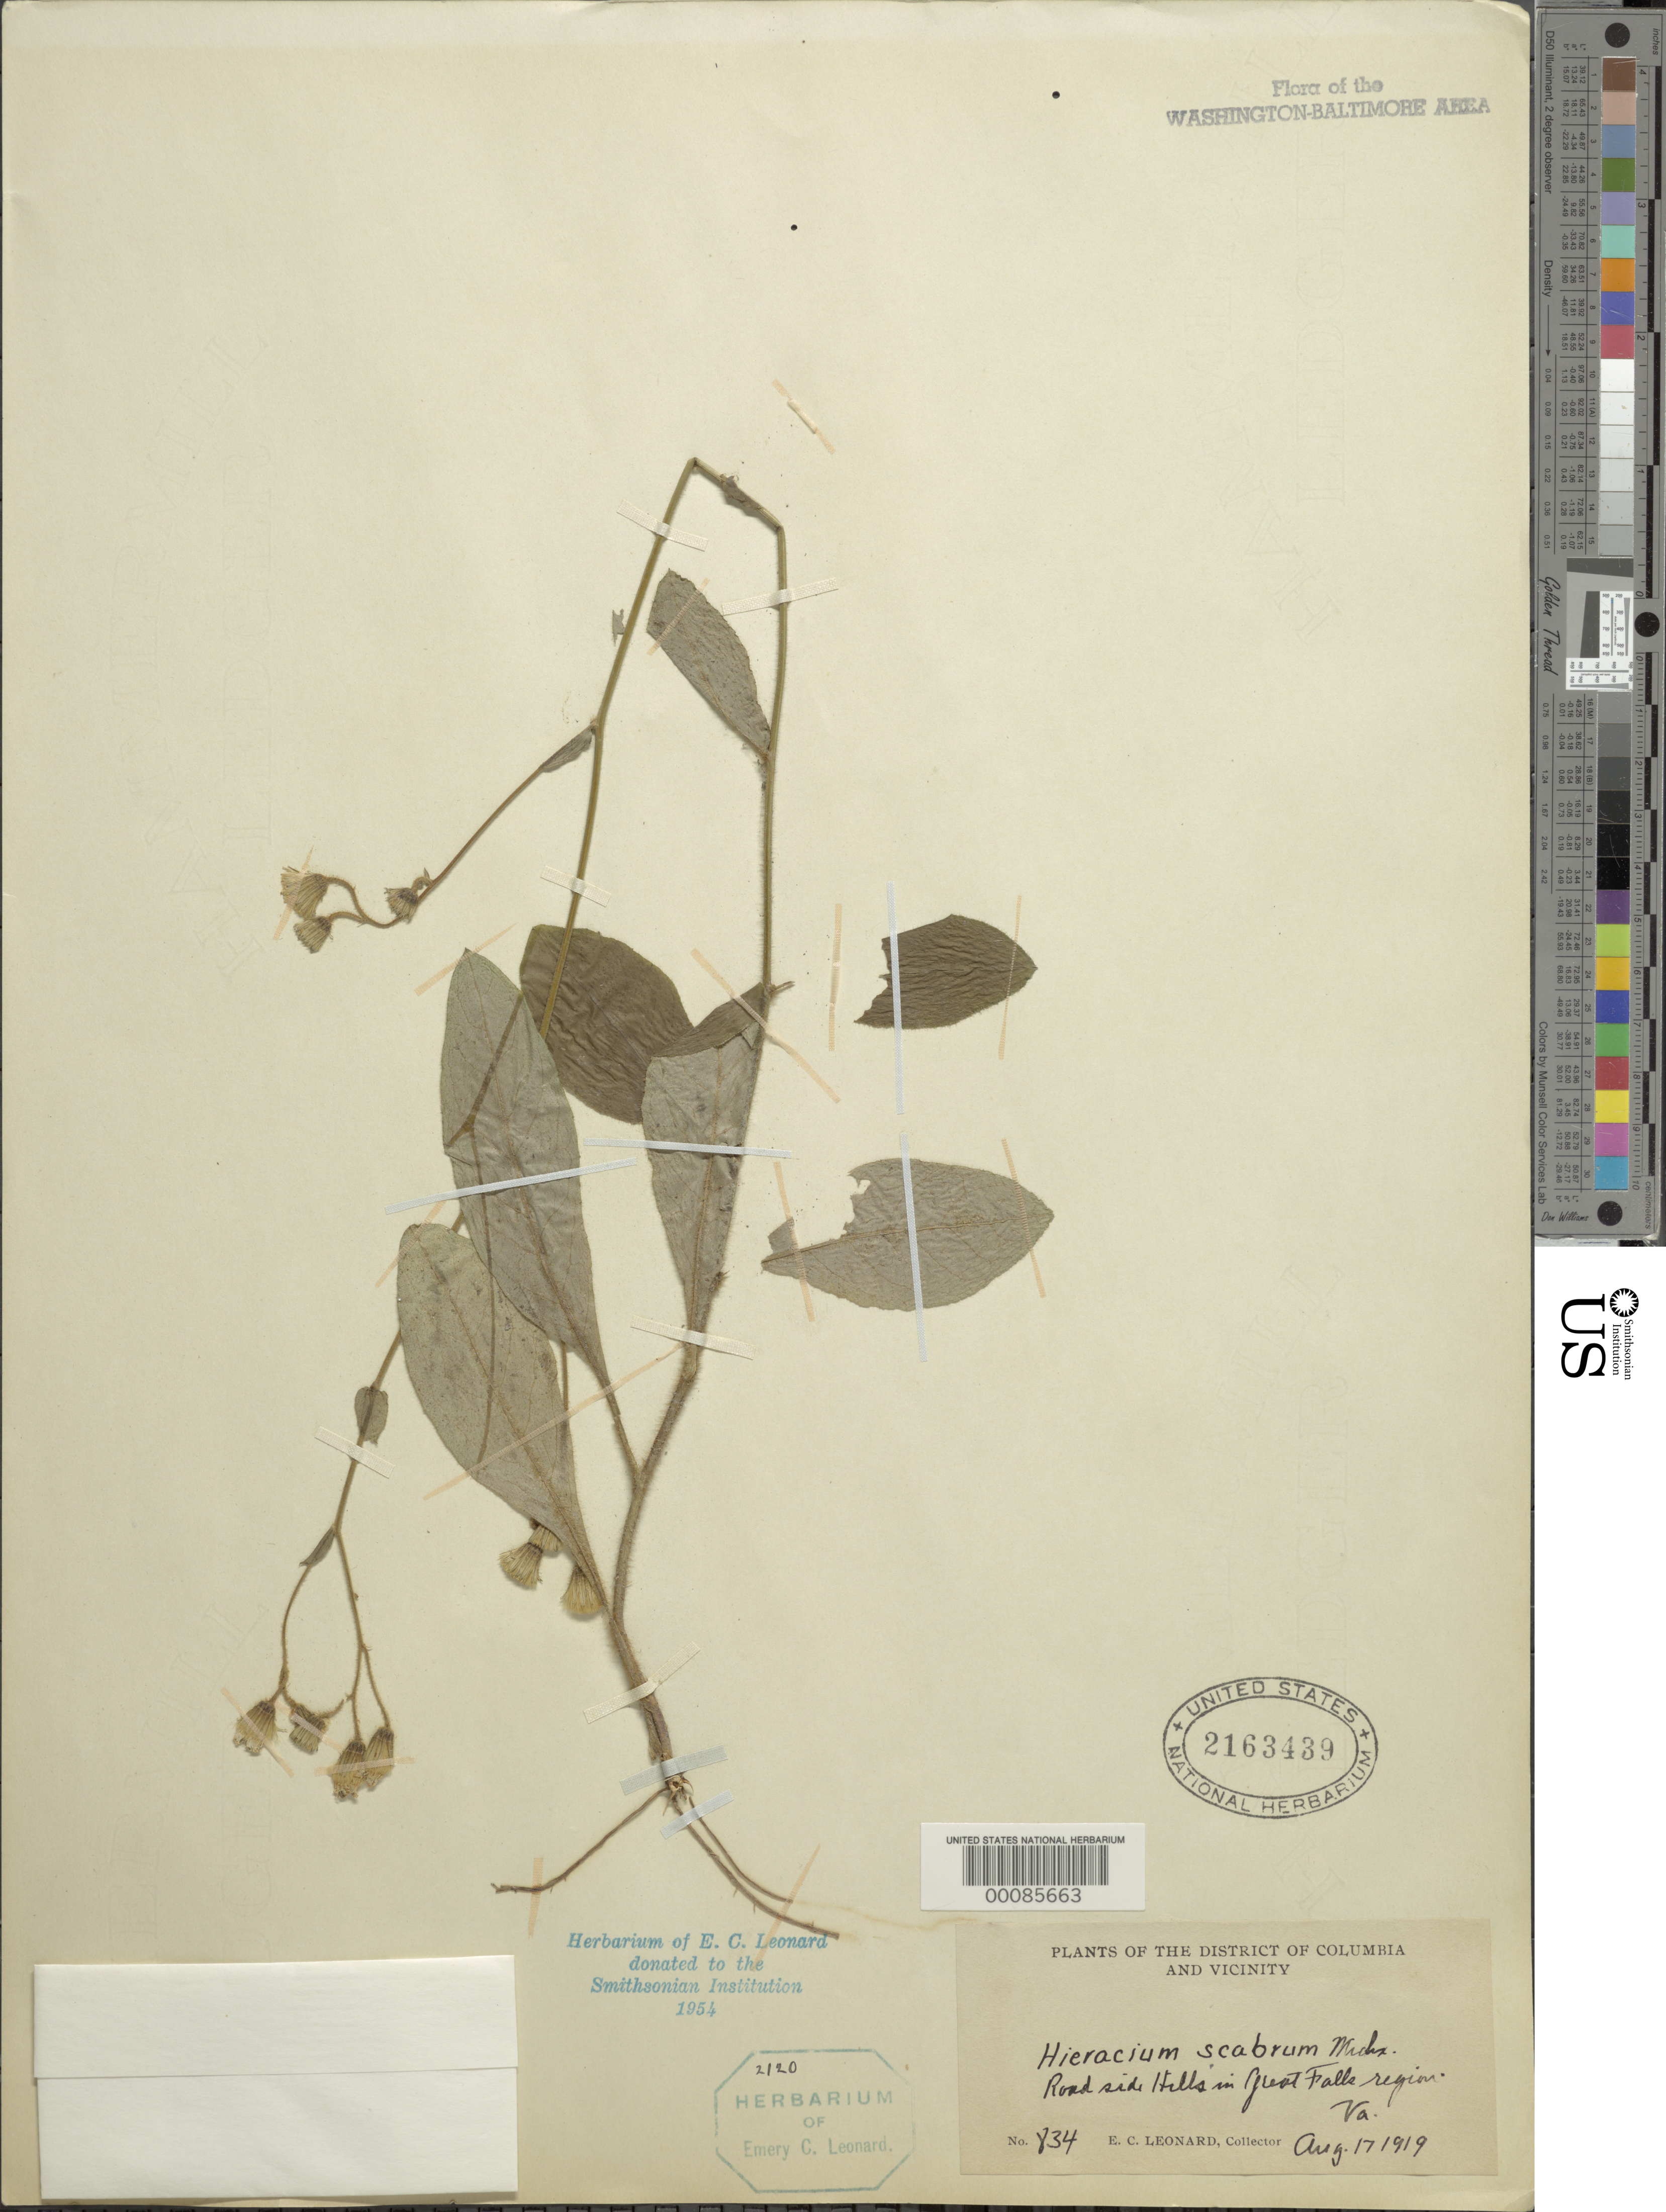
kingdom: Plantae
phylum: Tracheophyta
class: Magnoliopsida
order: Asterales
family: Asteraceae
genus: Pilosella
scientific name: Pilosella verruculata subsp. verruculata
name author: (Link) Soják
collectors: E. C. Leonard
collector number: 834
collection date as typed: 17 Aug 1919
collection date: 1919-08-17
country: United States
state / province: Virginia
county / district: Fairfax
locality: Great Falls Region C. & O. Canal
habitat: Roadside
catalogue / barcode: US 2163439